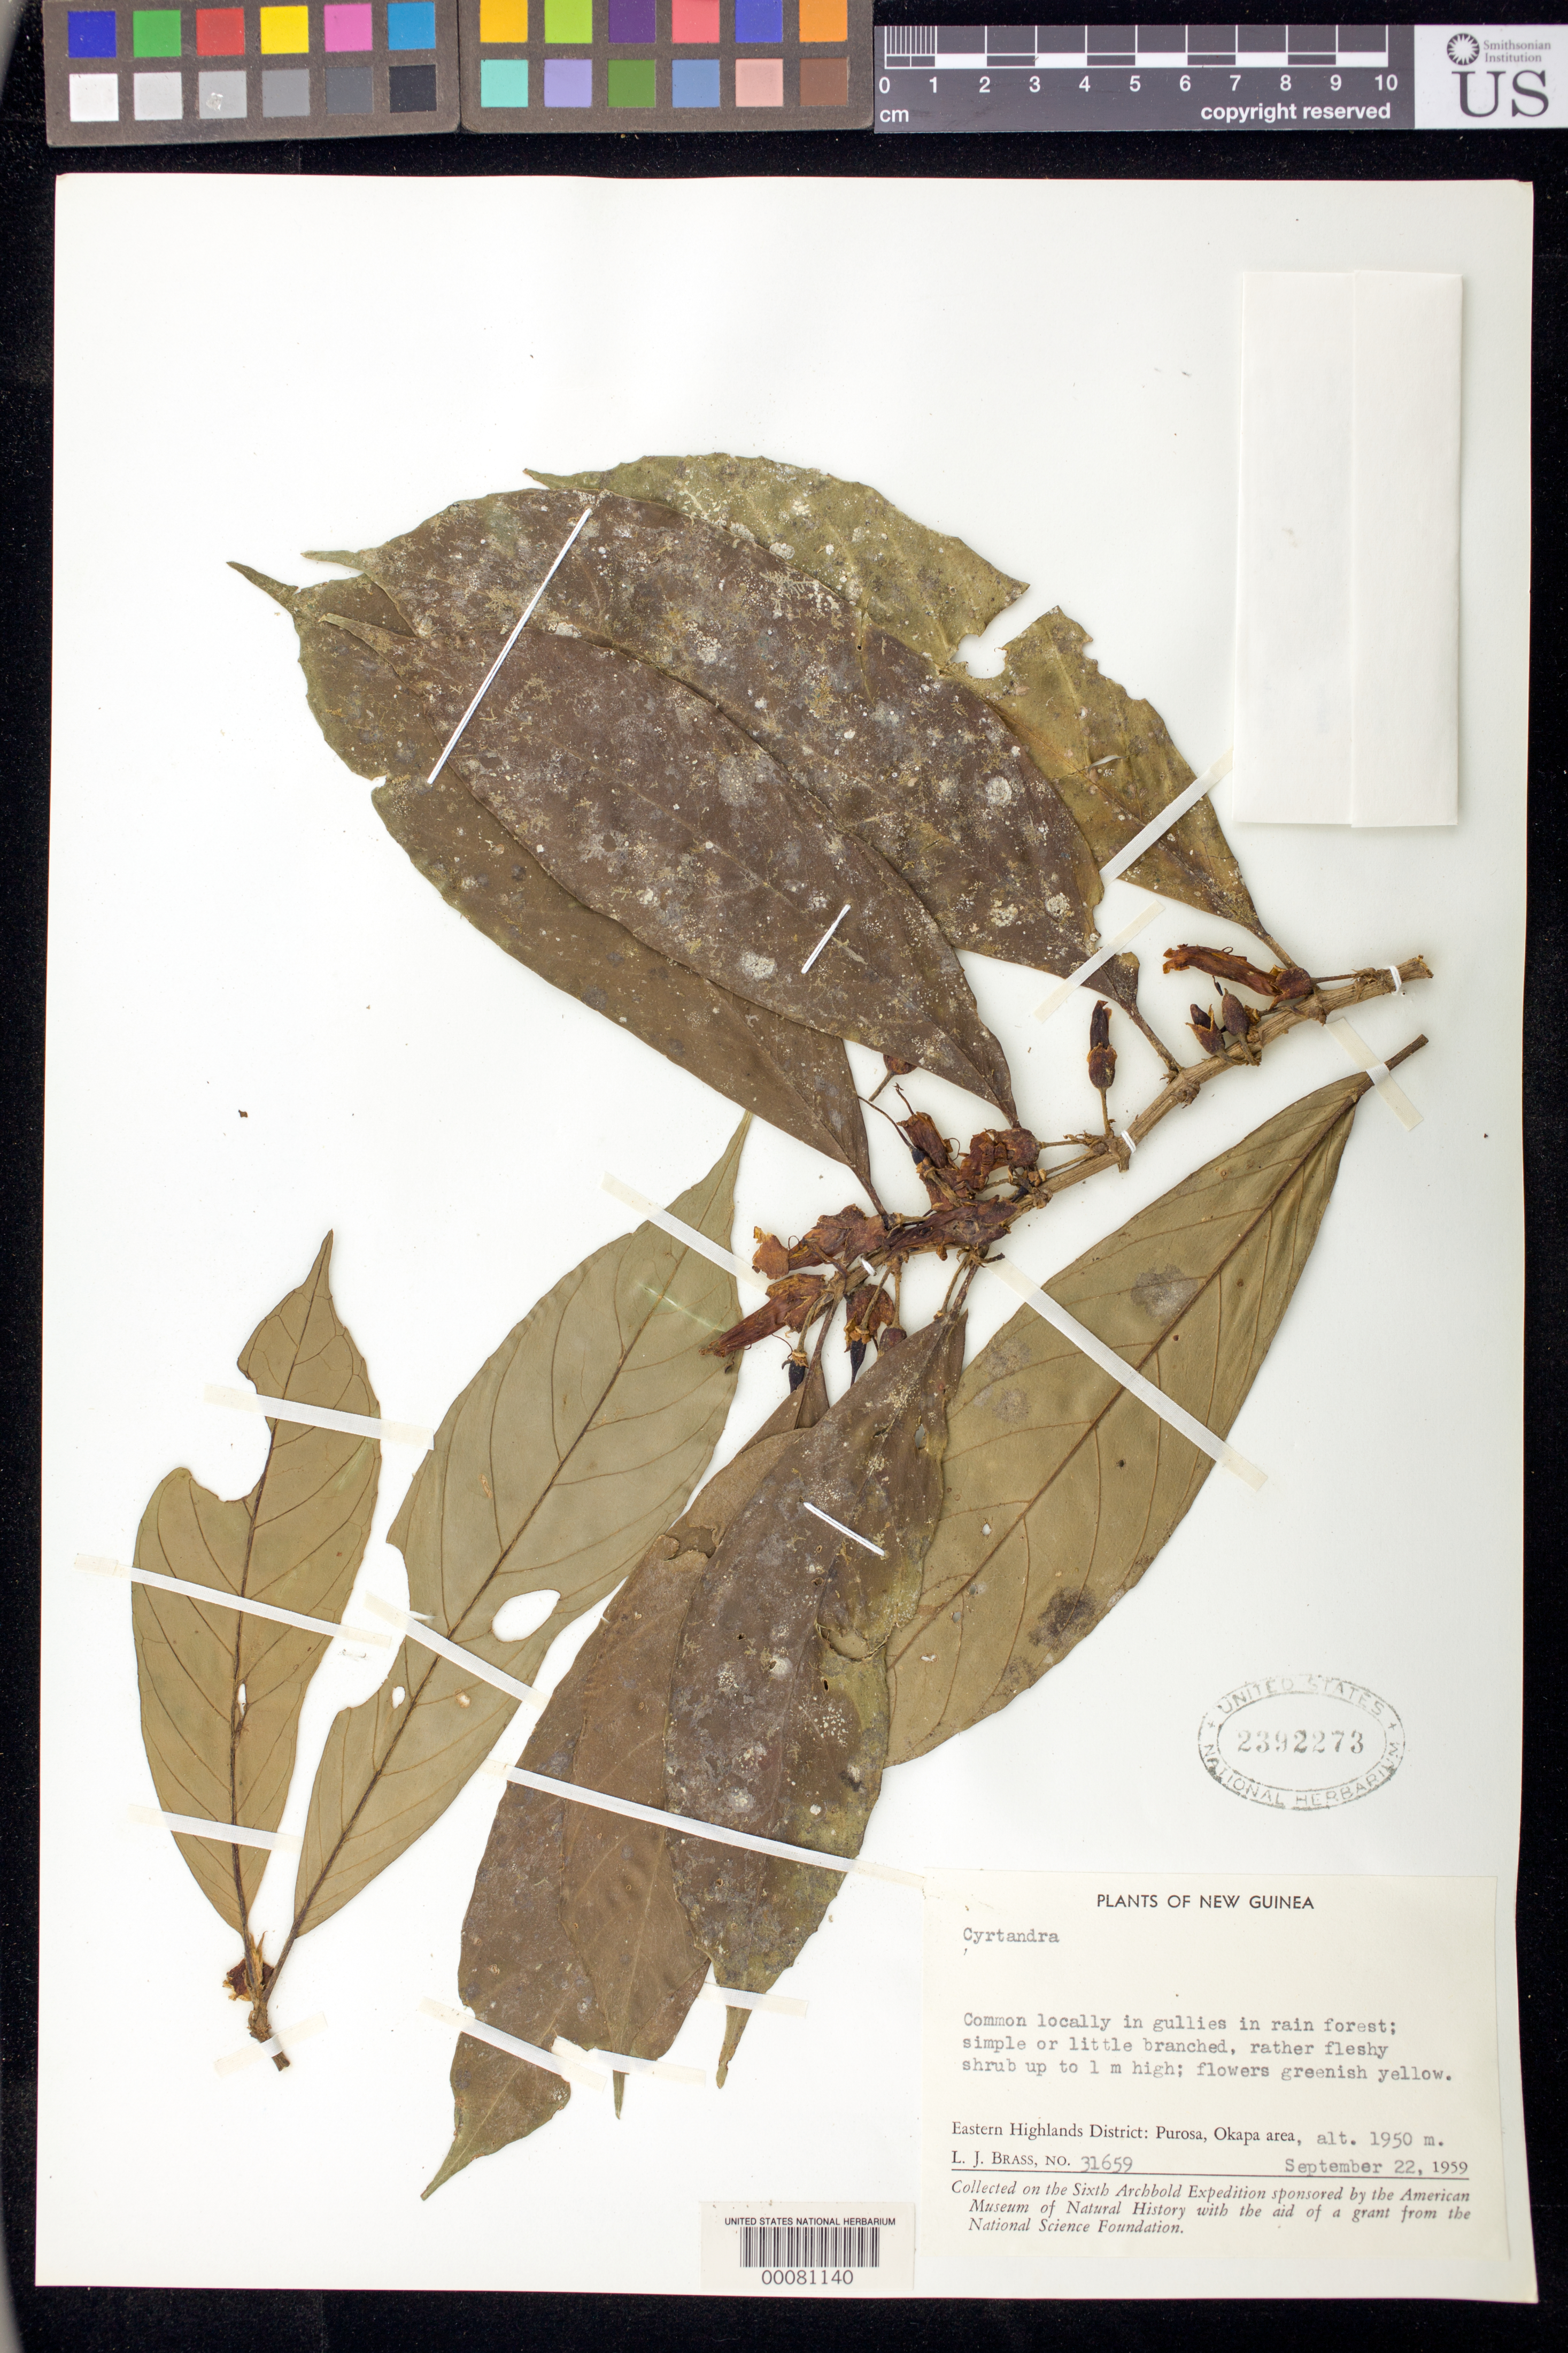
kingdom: Plantae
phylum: Tracheophyta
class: Magnoliopsida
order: Lamiales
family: Gesneriaceae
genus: Cyrtandra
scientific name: Cyrtandra sp.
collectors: L. J. Brass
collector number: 31659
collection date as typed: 22 Sep 1959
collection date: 1959-09-22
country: Papua New Guinea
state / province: Eastern Highlands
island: New Guinea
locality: Eastern Highlands District: Purosa, Okapa area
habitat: Common locally in gullies in rain forest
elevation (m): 1950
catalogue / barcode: US 2392273